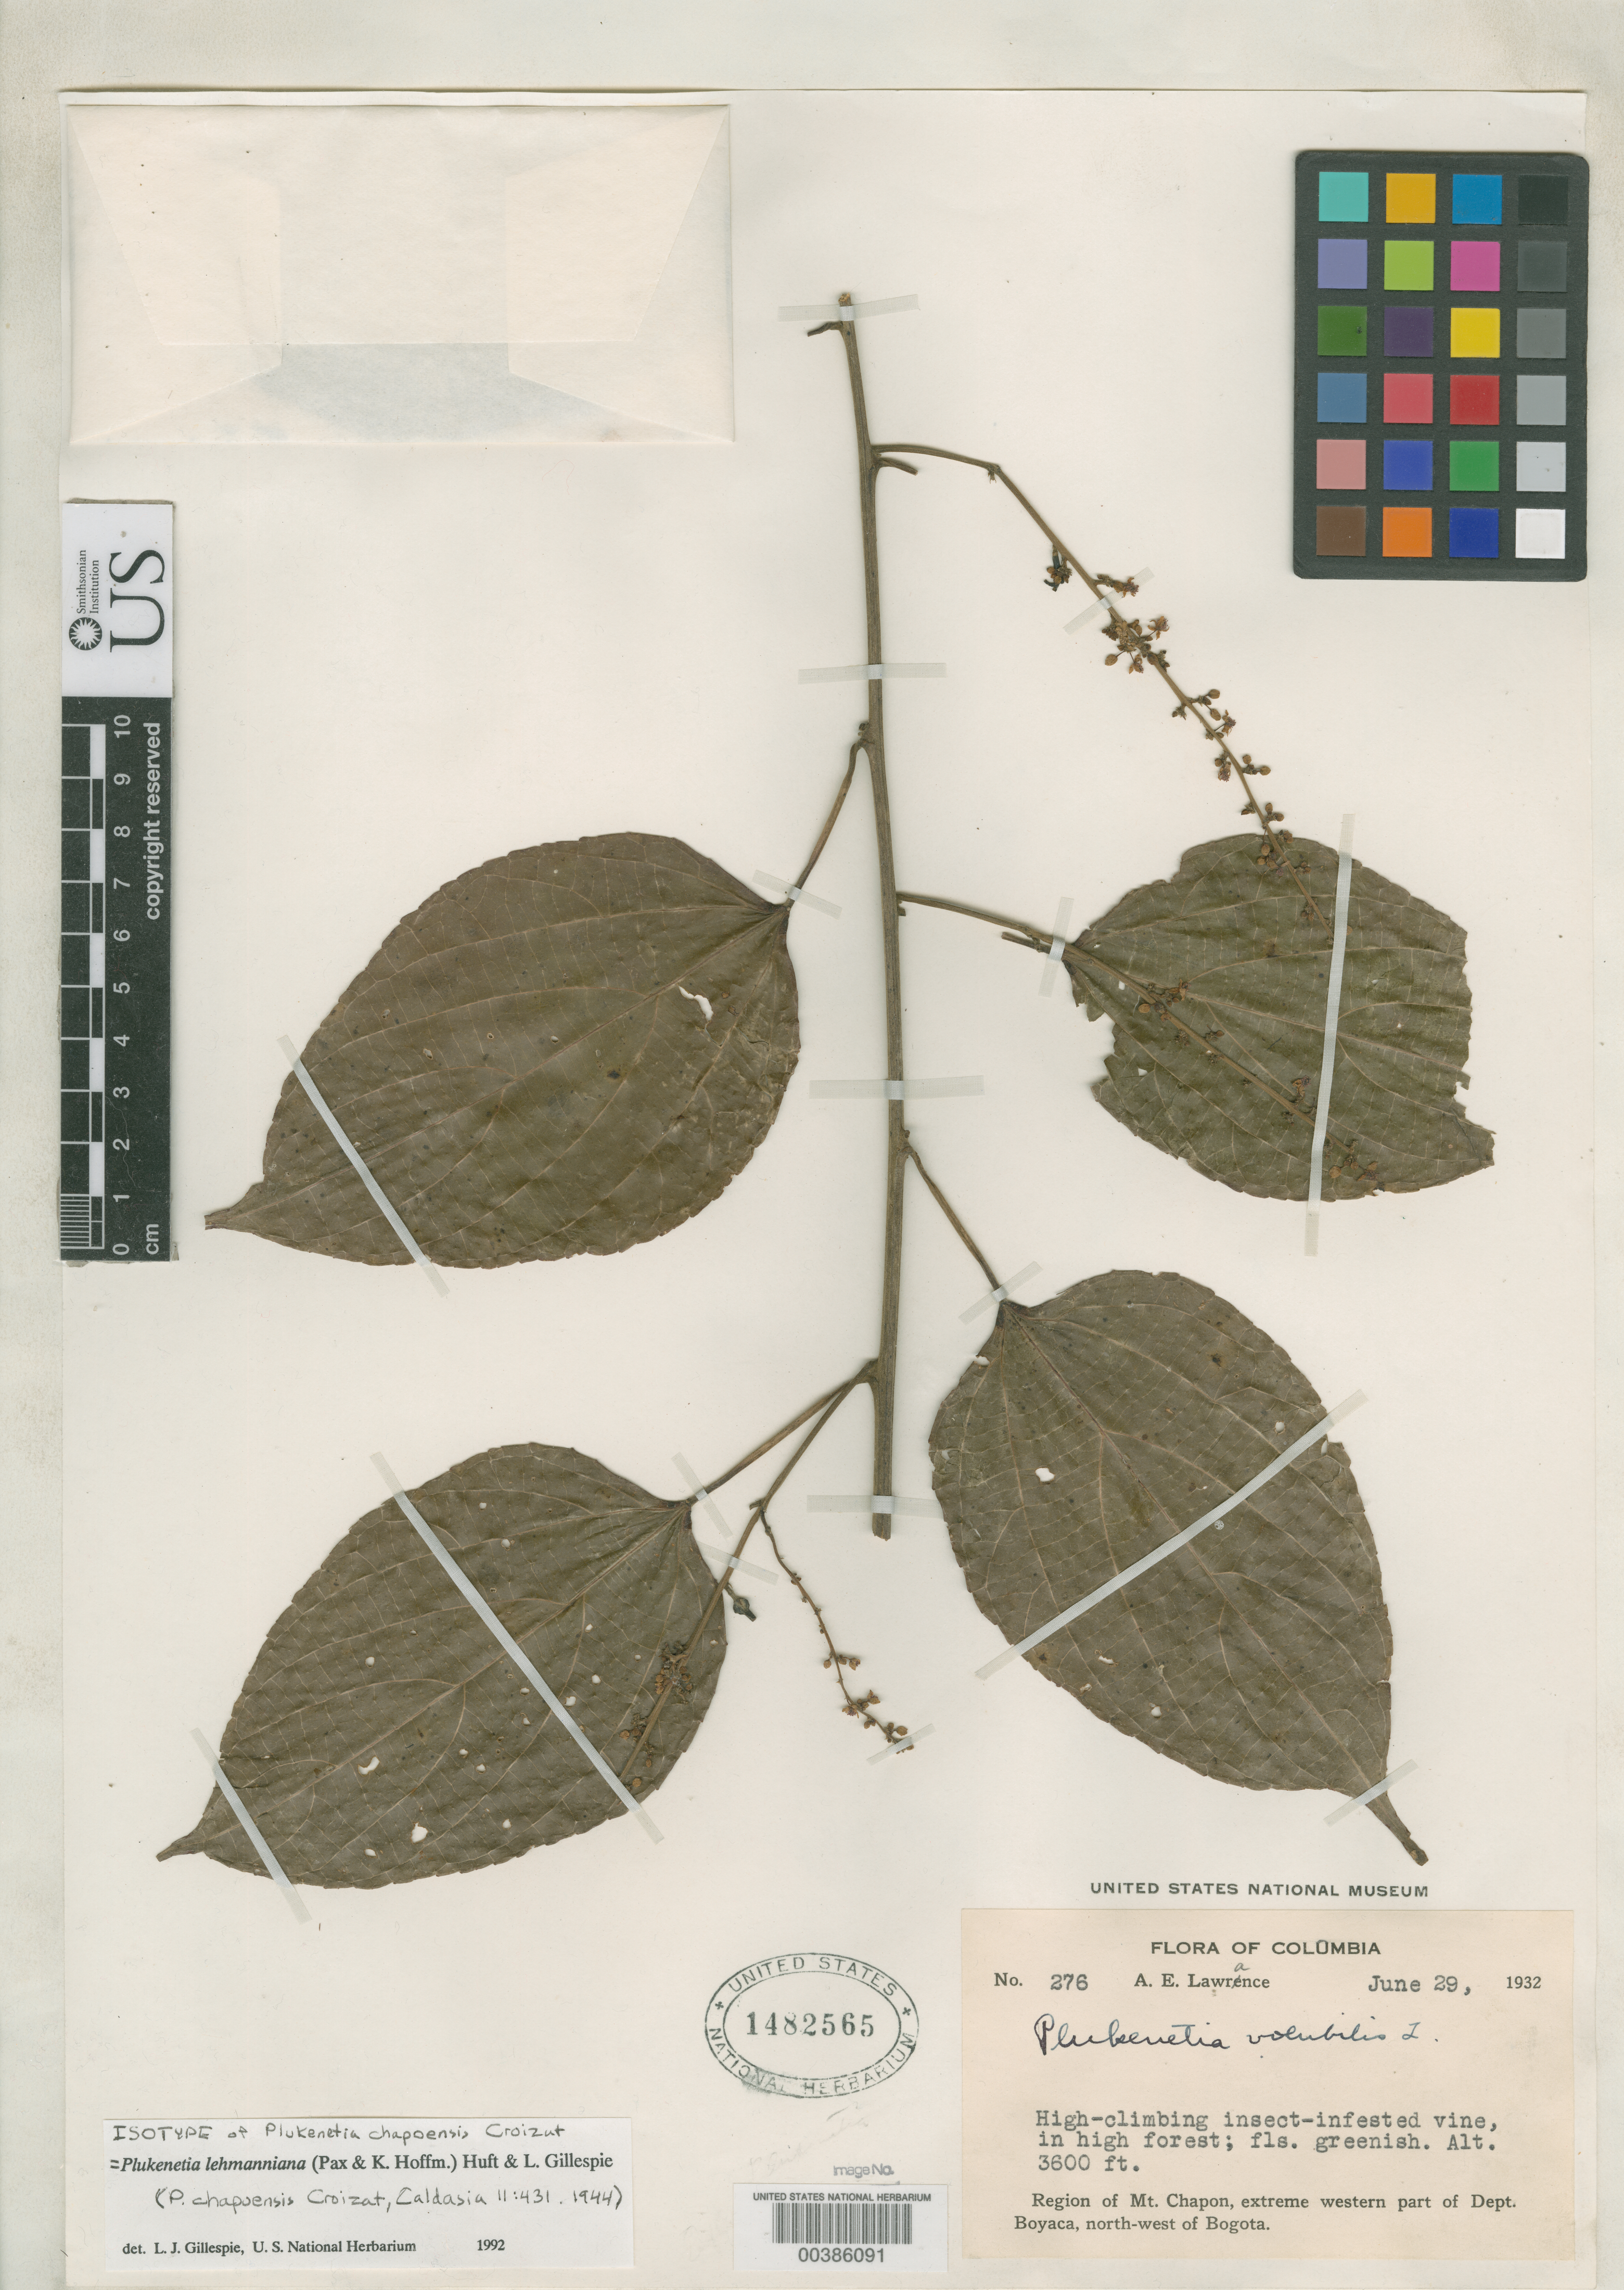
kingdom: Plantae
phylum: Tracheophyta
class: Magnoliopsida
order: Malpighiales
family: Euphorbiaceae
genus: Plukenetia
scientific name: Plukenetia chaponensis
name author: Croizat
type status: Isotype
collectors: A. Lawrance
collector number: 276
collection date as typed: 29 Jun 1932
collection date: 1932-06-29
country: Colombia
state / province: Boyacá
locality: Mt. Chapon region, extreme W part of Boyaca Dept., NW of Bogota.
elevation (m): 1097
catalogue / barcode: US 1482565